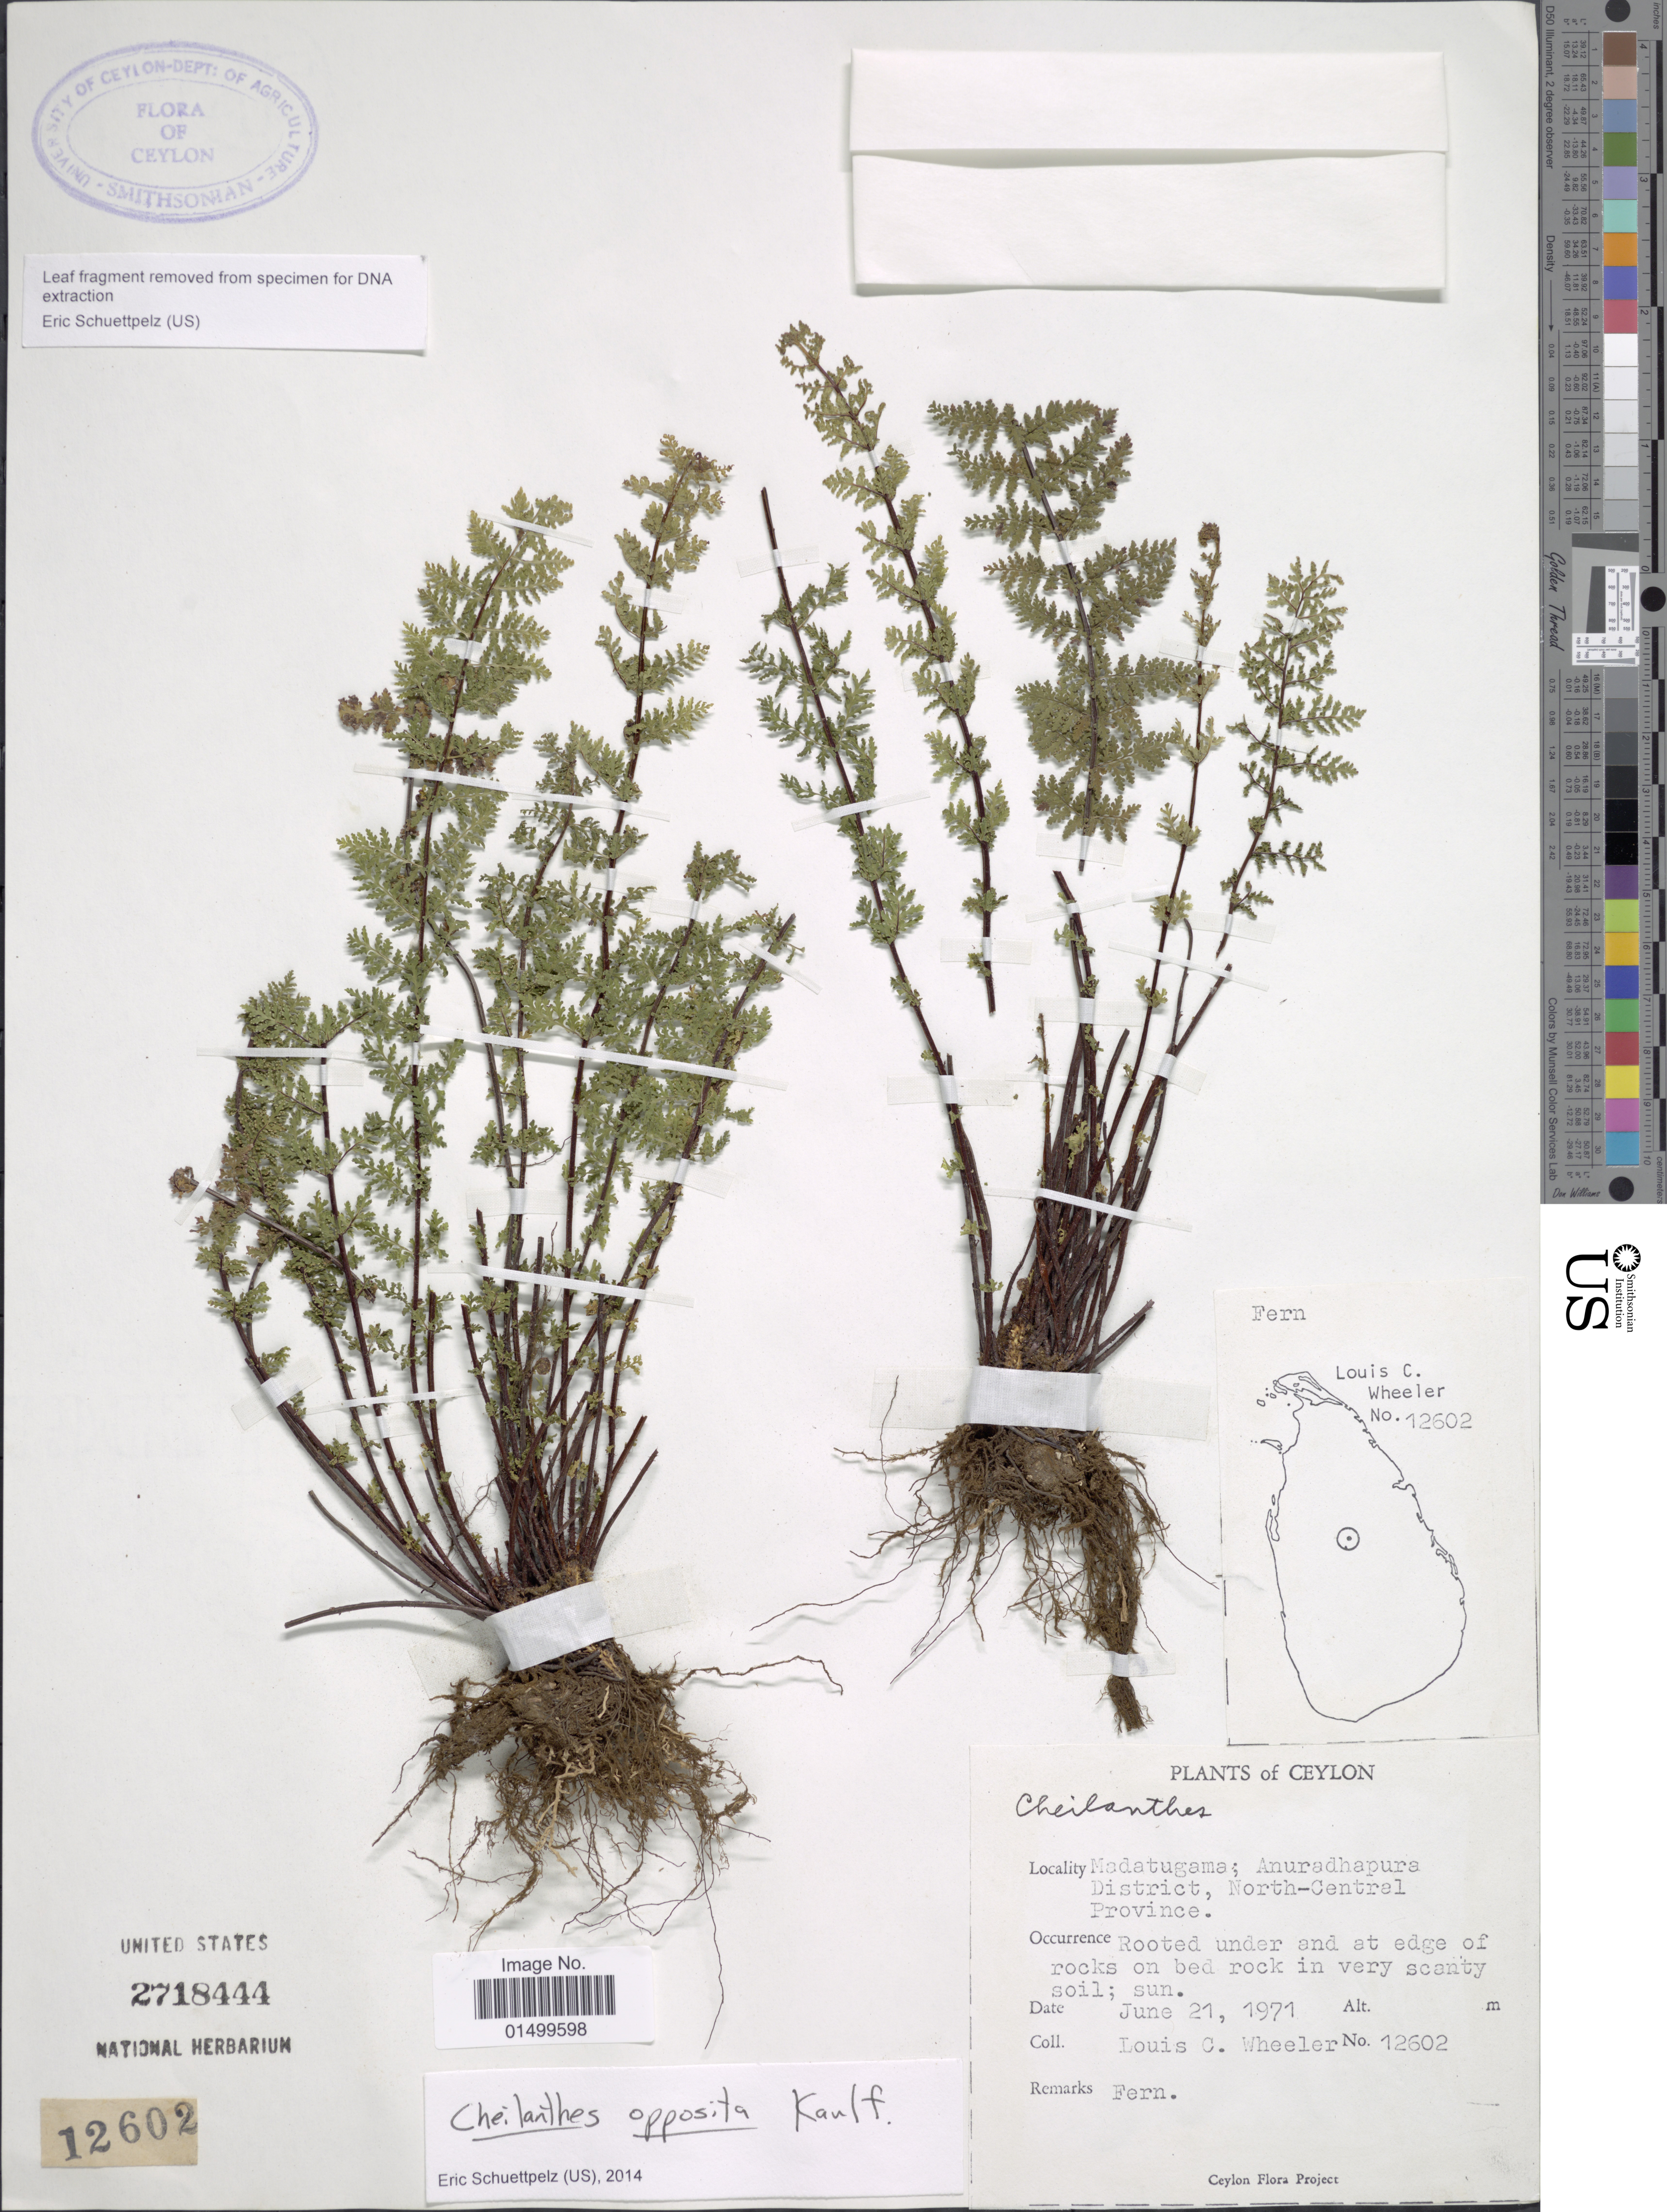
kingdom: Plantae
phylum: Tracheophyta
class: Polypodiopsida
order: Polypodiales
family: Pteridaceae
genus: Cheilanthes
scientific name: Cheilanthes opposita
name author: Kaulf.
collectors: L. C. Wheeler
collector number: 12602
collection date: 1971-06-21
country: Sri Lanka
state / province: North Central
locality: Ceylon, Madatugama; Anuradhapura District, North-Central Province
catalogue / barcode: US 2718444